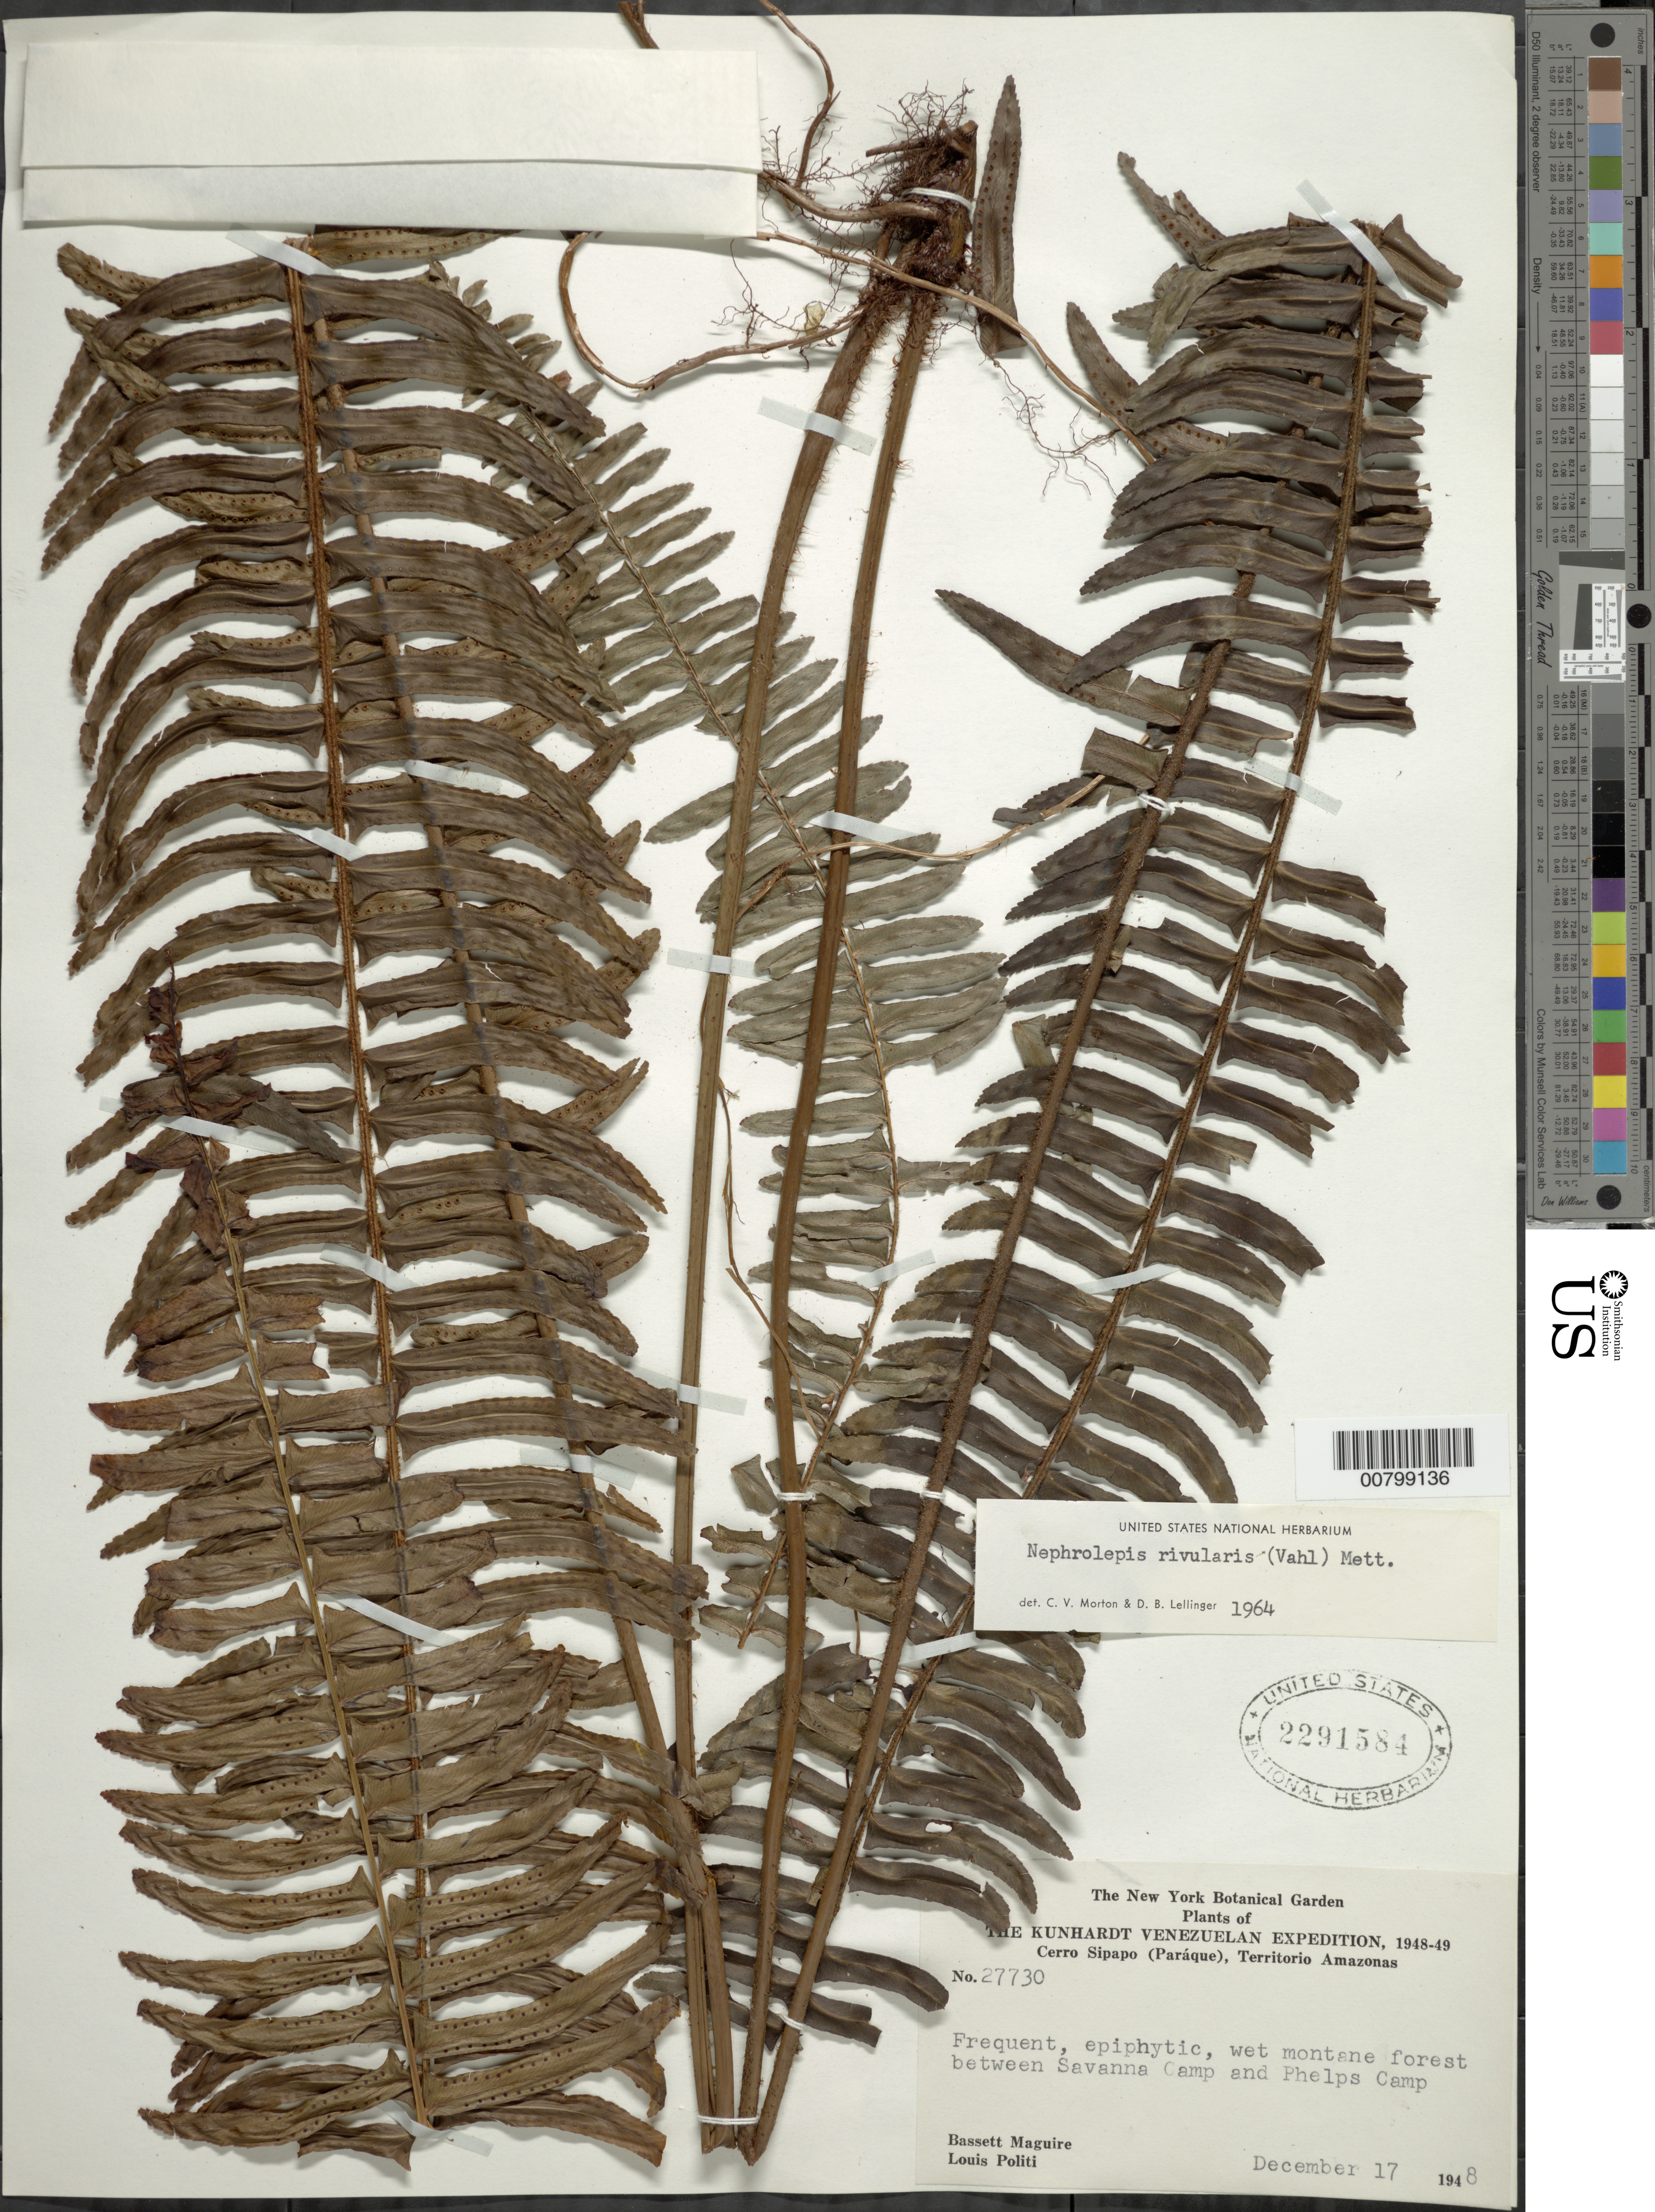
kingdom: Plantae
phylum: Tracheophyta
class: Polypodiopsida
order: Polypodiales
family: Nephrolepidaceae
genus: Nephrolepis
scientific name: Nephrolepis rivularis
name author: (Vahl) Mett. ex Krug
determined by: Morton, C. V.; Lellinger, D. B.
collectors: B. Maguire & L. Politi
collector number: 27730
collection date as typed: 17-Dec-48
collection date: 1948-12-17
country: Venezuela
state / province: Amazonas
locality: Cerro Sipapo (Paráque), between Savanna Camp and Phelps Camp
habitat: Wet montane forest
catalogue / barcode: US 2291584